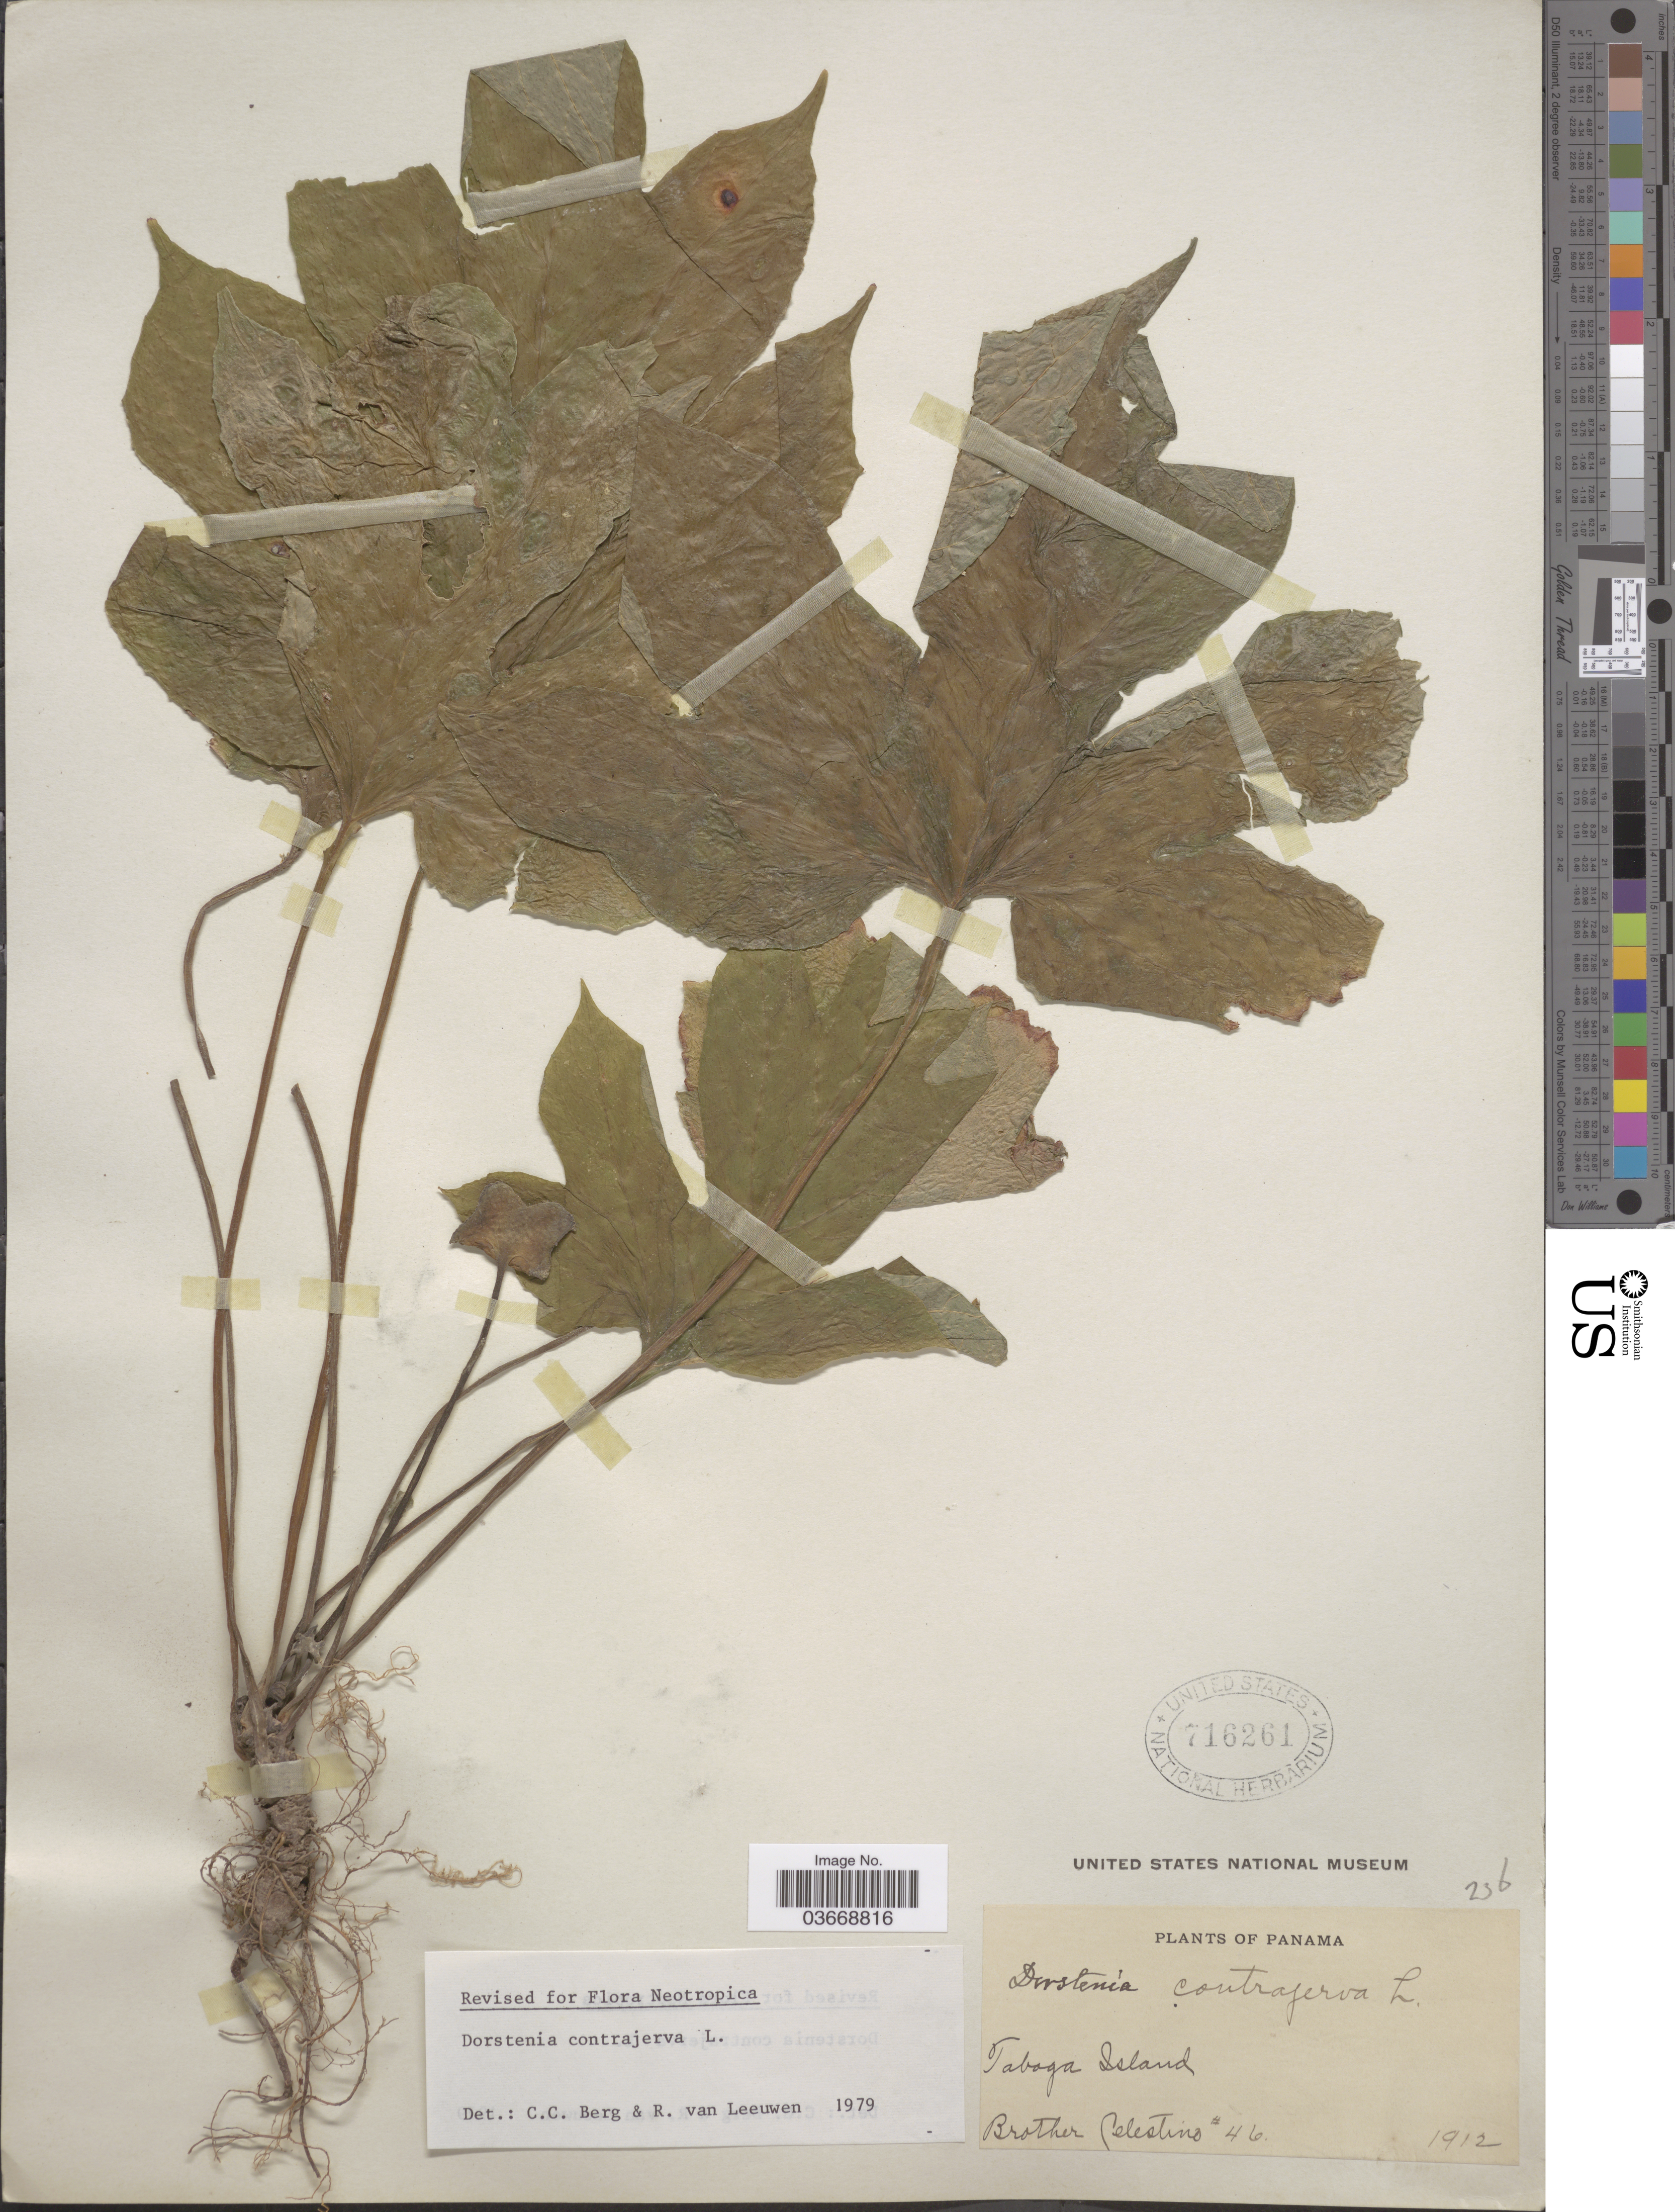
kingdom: Plantae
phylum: Tracheophyta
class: Magnoliopsida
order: Rosales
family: Moraceae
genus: Dorstenia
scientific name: Dorstenia contrajerva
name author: L.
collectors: B. Celestino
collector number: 46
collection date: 1912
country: Panama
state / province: Panamá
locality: Taboga Island.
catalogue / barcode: US 716261